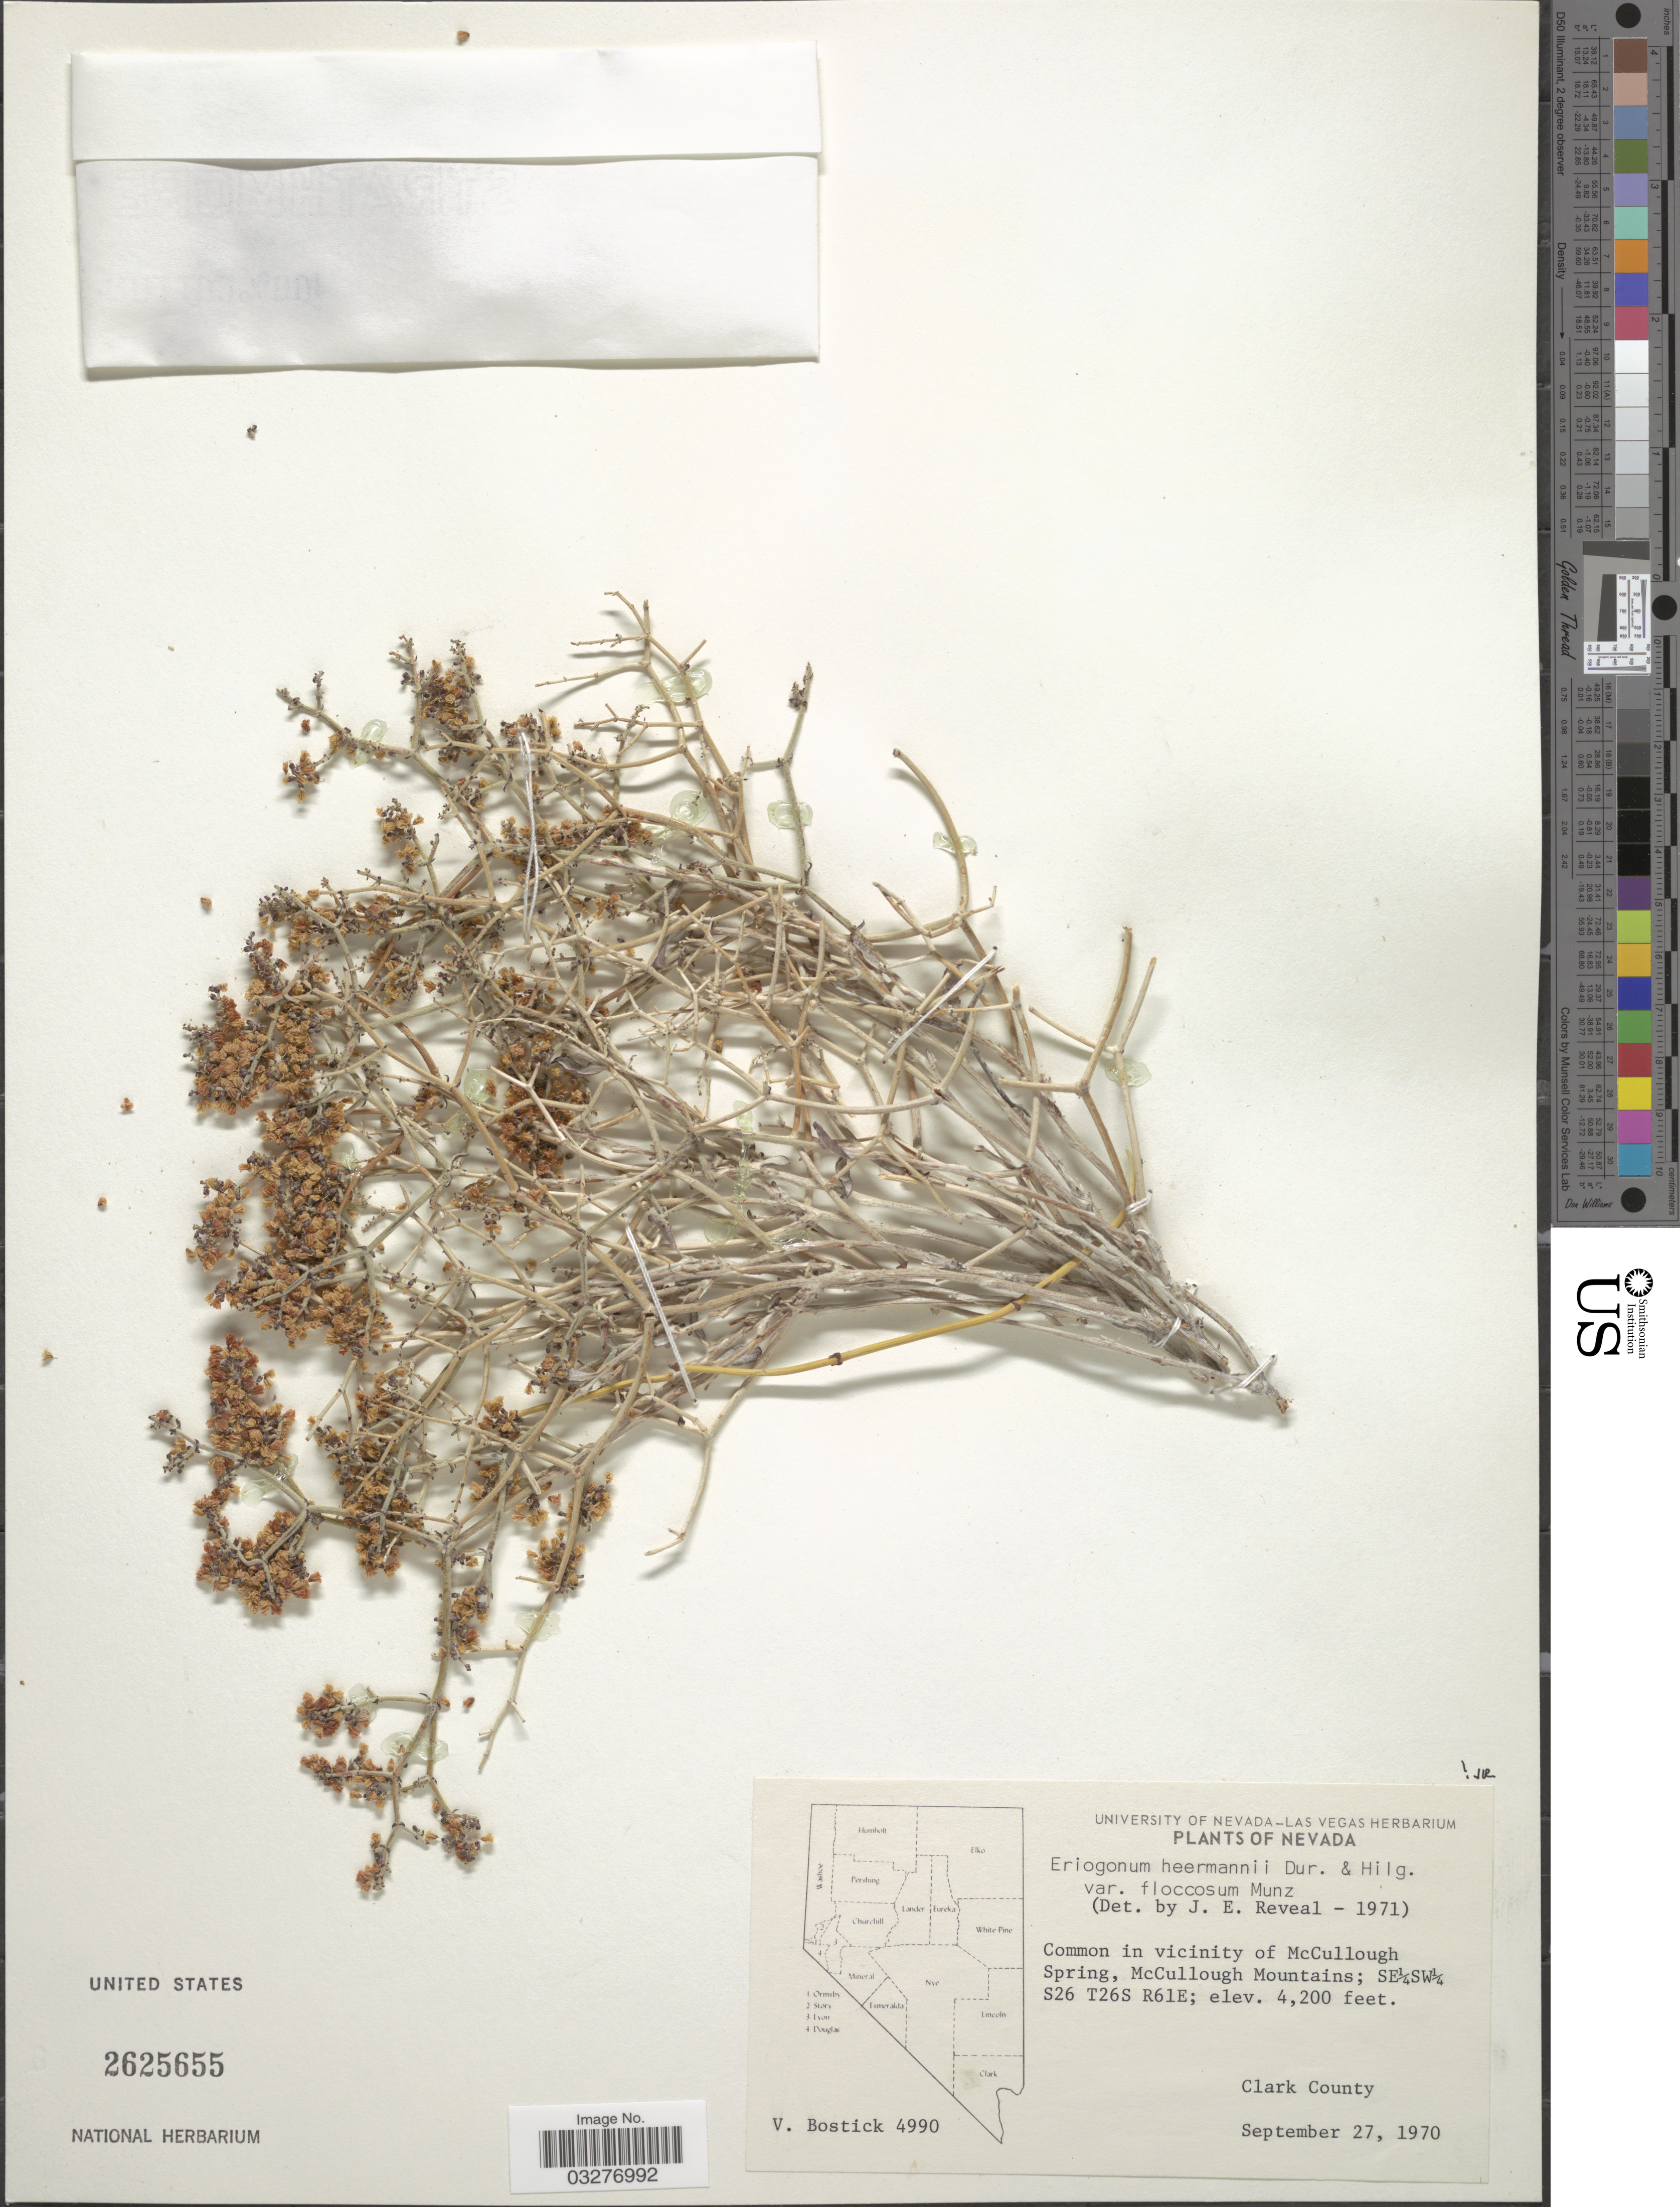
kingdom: Plantae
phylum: Tracheophyta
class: Magnoliopsida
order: Caryophyllales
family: Polygonaceae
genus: Eriogonum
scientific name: Eriogonum heermannii var. floccosum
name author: Munz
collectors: V. Bostick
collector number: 4990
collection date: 1970-09-27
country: United States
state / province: Nevada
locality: Common in vicinity of McCullough Spring, McCullough Mountains; SE¼SW¼. S26 T26S R61E. Clark County.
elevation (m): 1280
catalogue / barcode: US 2625655